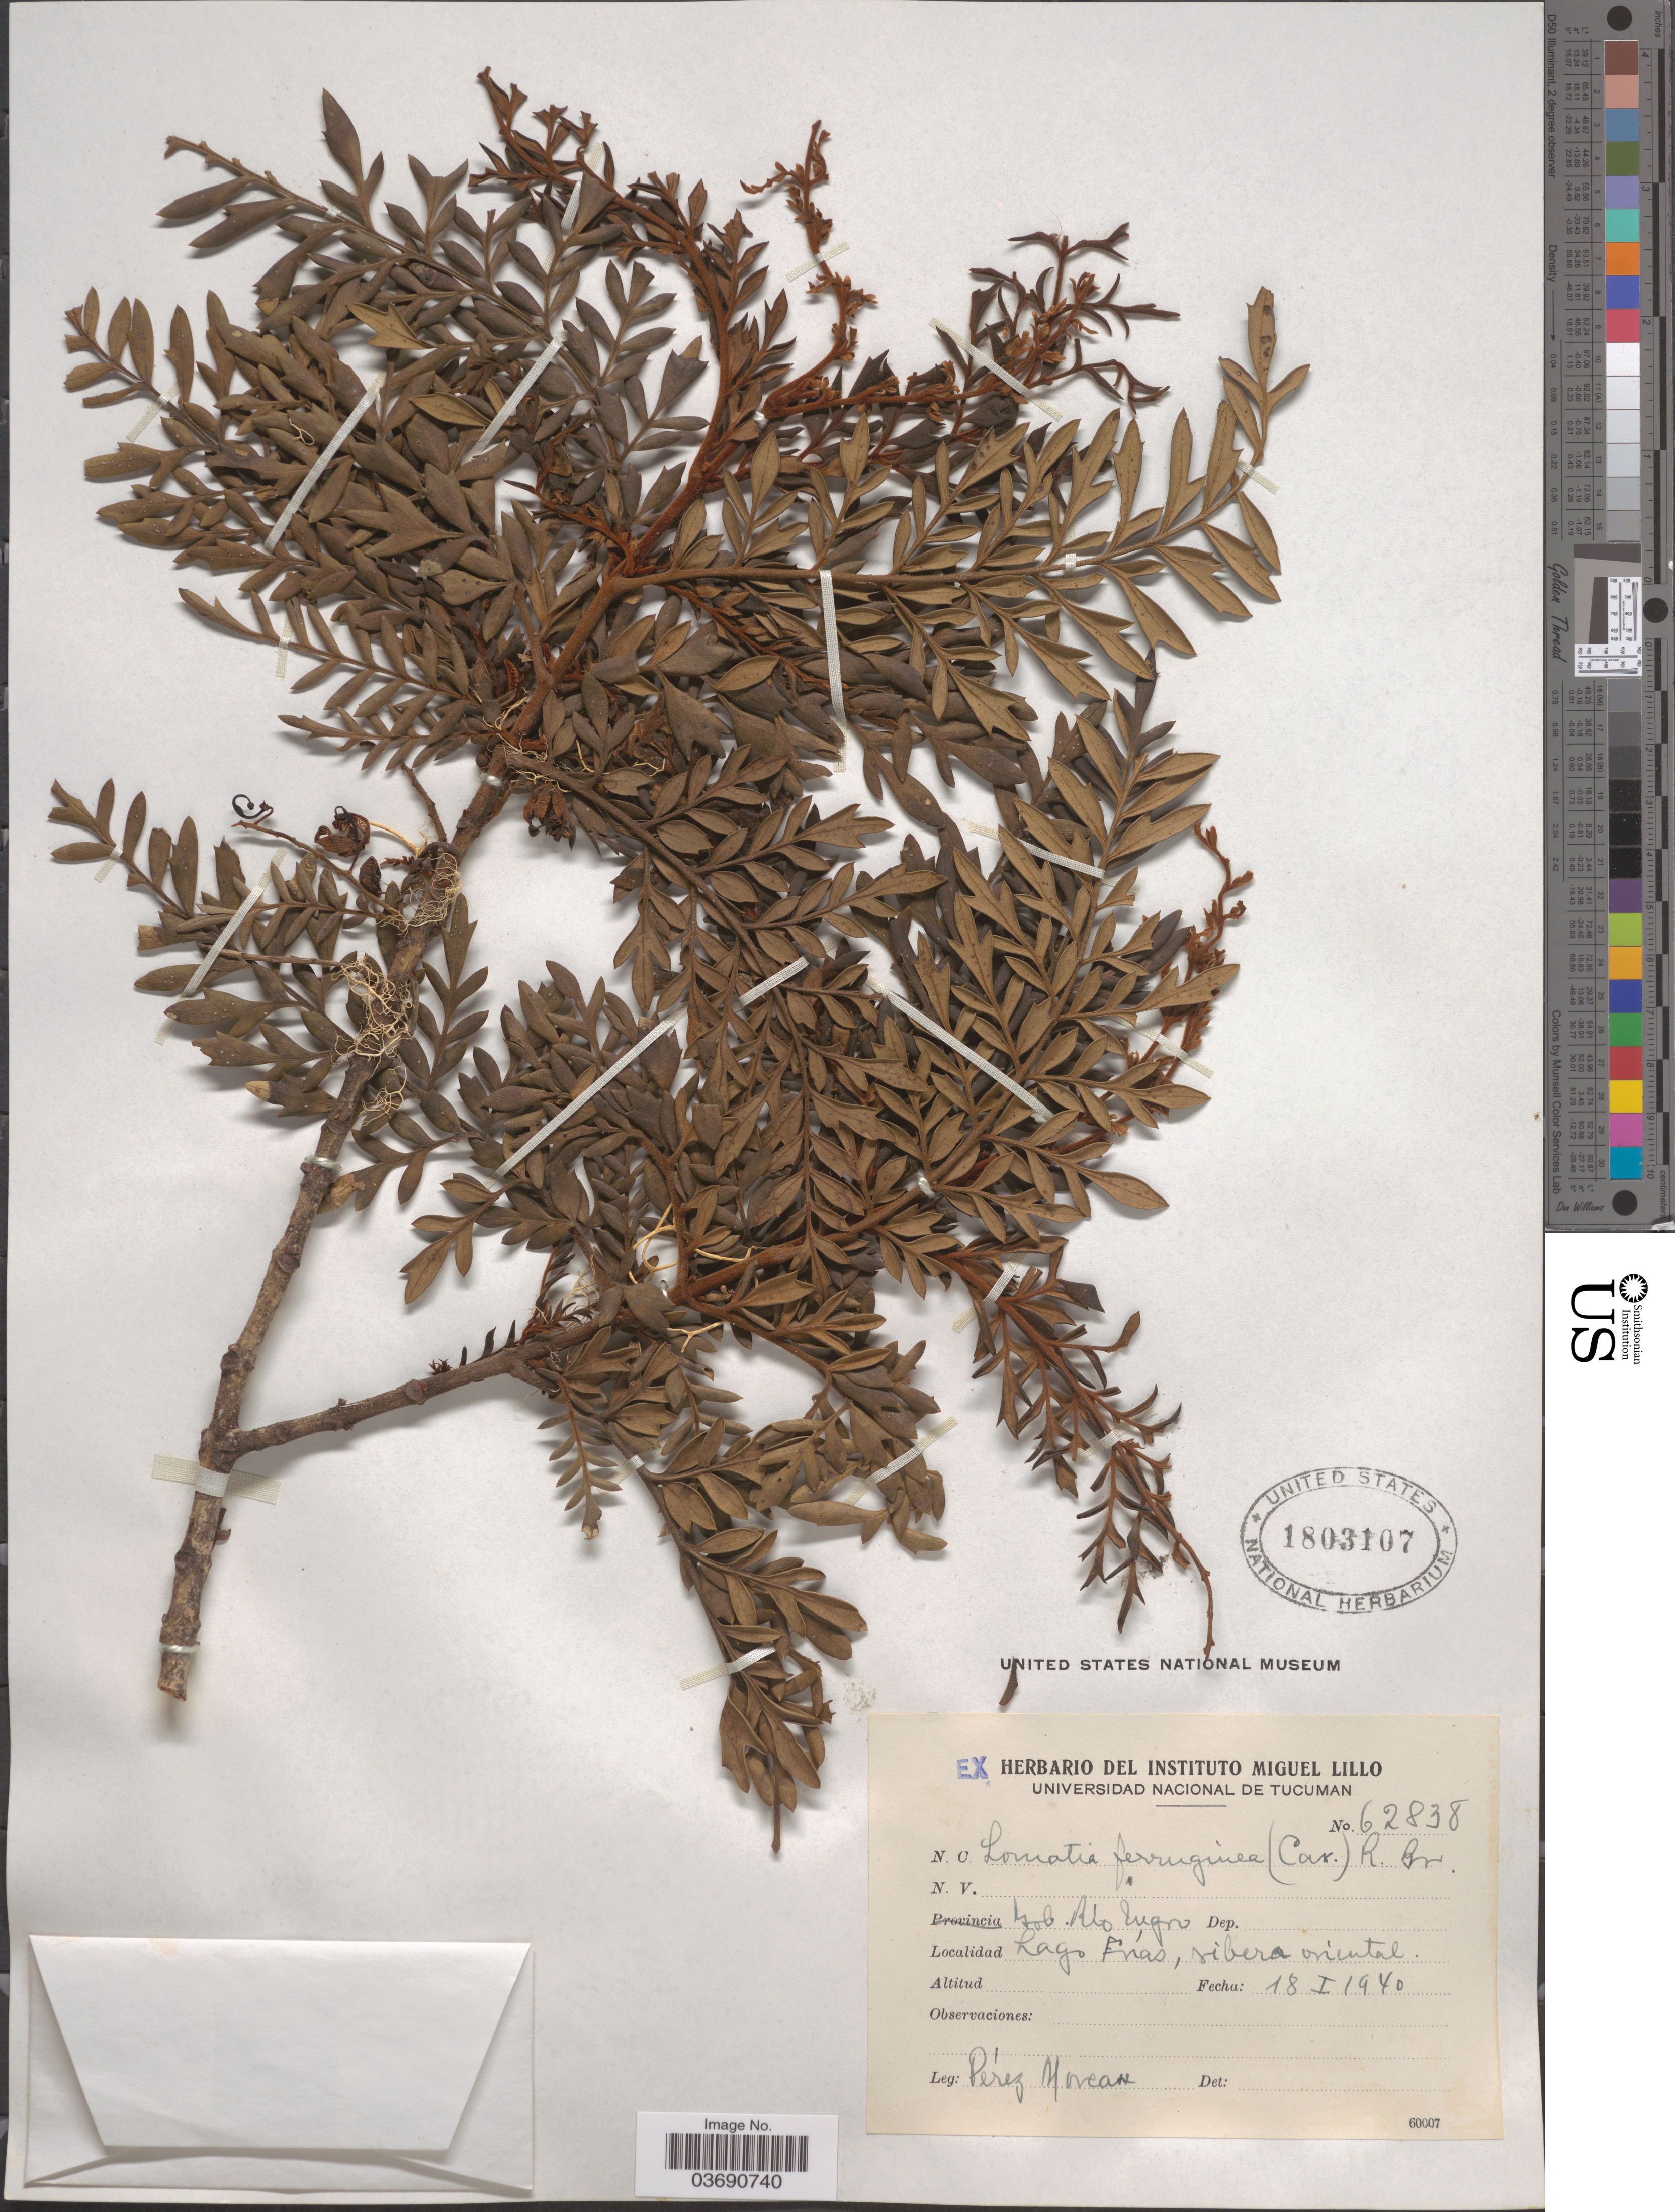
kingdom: Plantae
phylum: Tracheophyta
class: Magnoliopsida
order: Proteales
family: Proteaceae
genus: Lomatia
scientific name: Lomatia ferruginea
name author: (Cav.) R. Br.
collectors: P. Moreau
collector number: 62838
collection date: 1940-01-18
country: Argentina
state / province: Rio Negro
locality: Gob. Río Negro. Lago Frias, sibera oriental.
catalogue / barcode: US 1803107